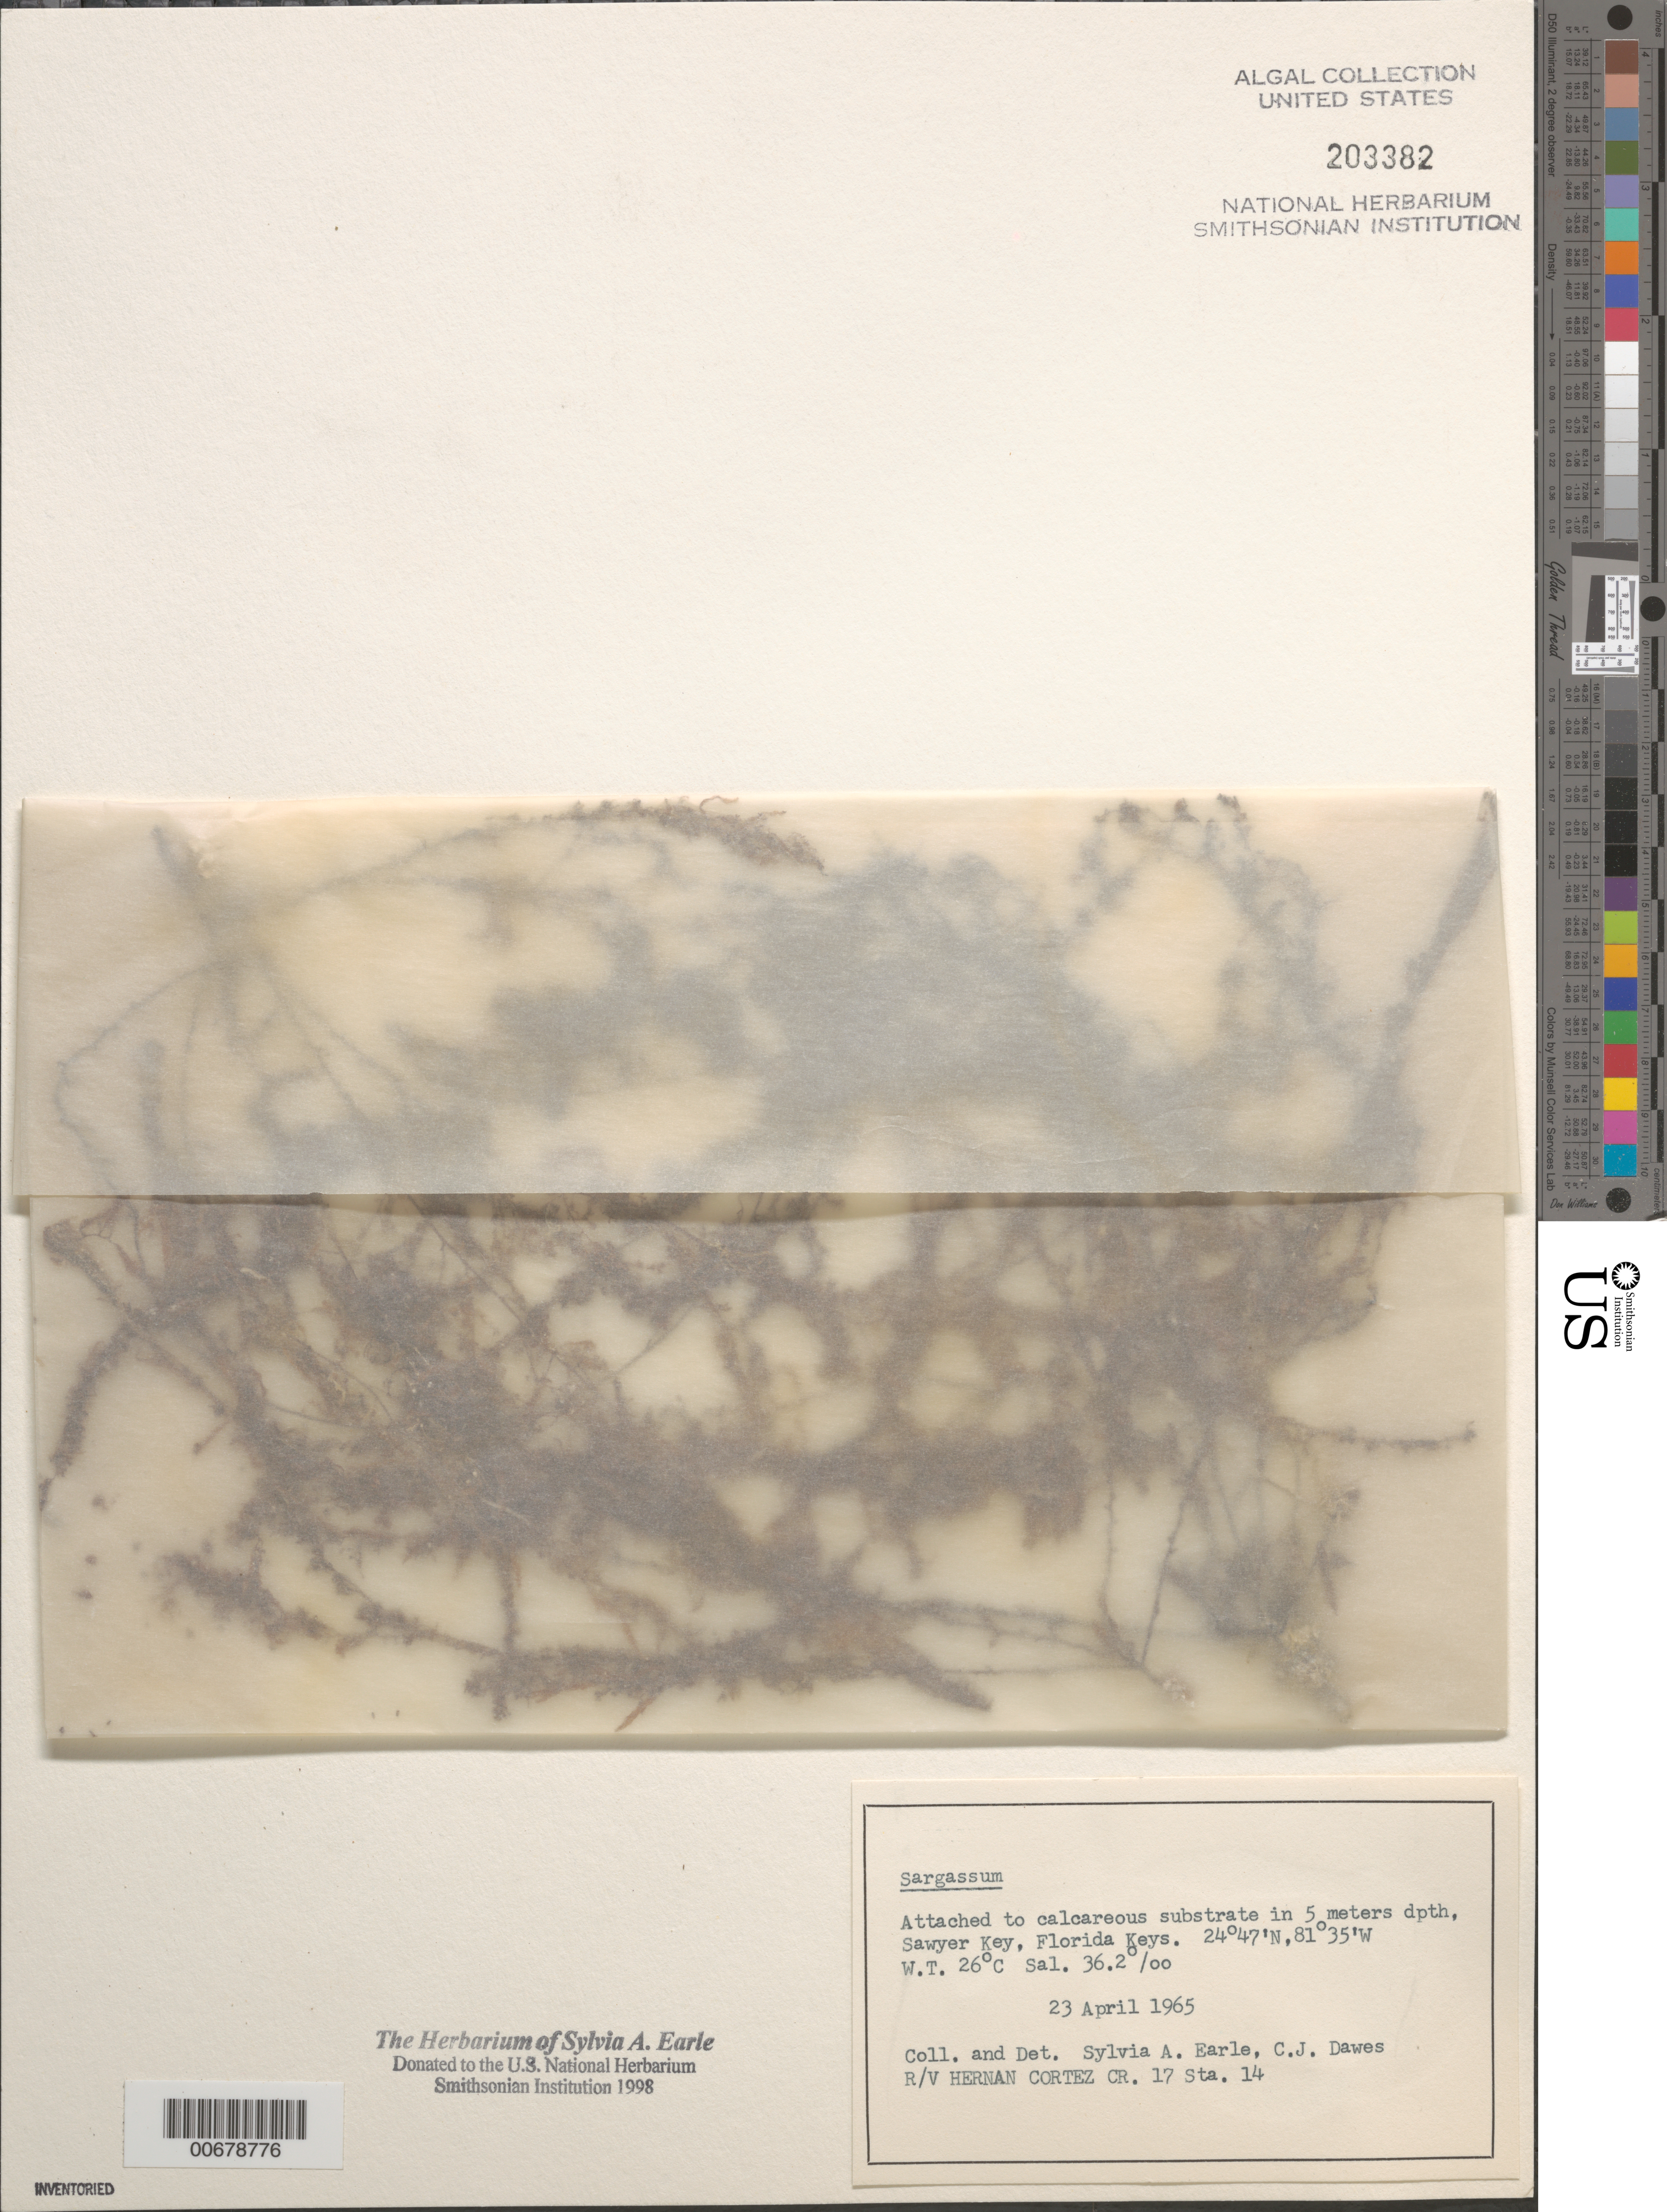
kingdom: Chromista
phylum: Ochrophyta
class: Phaeophyceae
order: Fucales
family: Sargassaceae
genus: Sargassum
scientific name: Sargassum sp.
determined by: Earle, S. A.; Dawes, C. J.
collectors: S. A. Earle & C. Dawes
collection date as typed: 23 Apr 1965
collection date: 1965-04-23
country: United States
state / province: Florida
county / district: Monroe County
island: Sawyer Key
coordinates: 24 47' N, 81 35' W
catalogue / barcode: US 203382